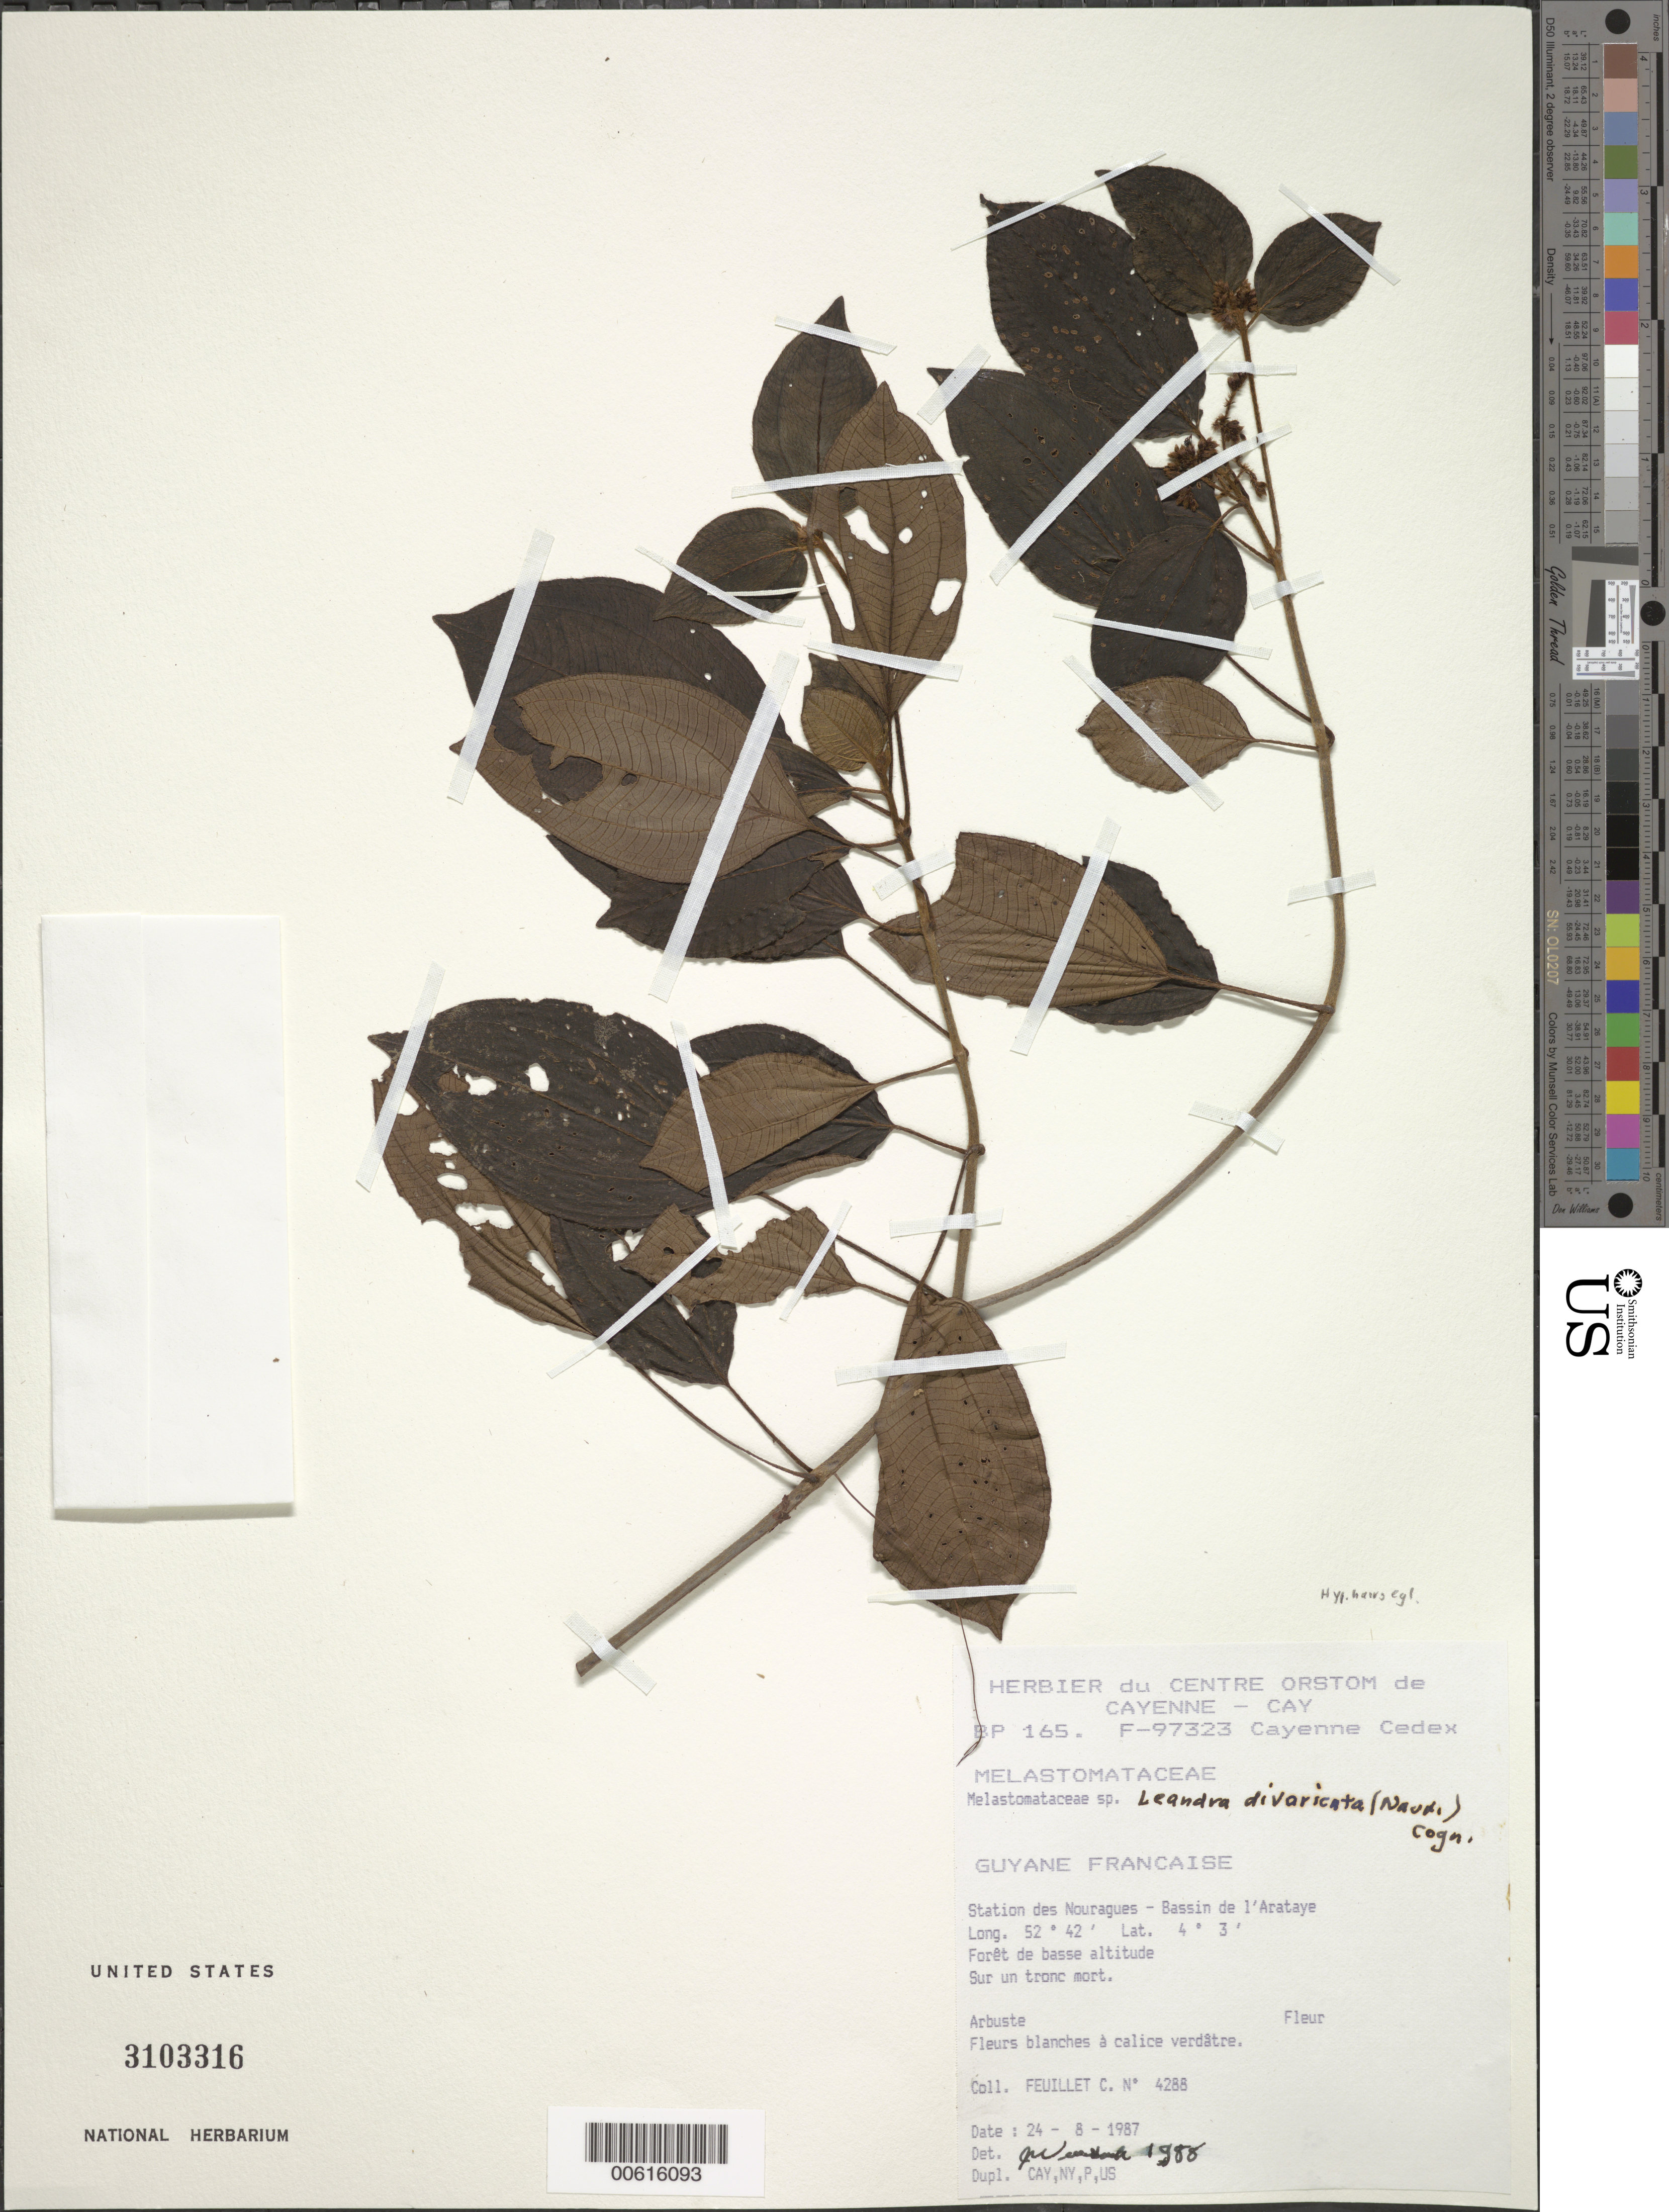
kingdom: Plantae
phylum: Tracheophyta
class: Magnoliopsida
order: Myrtales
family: Melastomataceae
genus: Leandra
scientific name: Leandra divaricata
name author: (Naudin) Cogn.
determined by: Wurdack, John J., (US), US (UNITED STATES)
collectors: C. Feuillet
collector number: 4288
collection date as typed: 24 Aug 1987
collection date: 1987-08-24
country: French Guiana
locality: Station des Nouragues, Bassin de l'Approuague, Arataye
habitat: Foret de basse altitude. Sur un tronc mort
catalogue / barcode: US 3103316